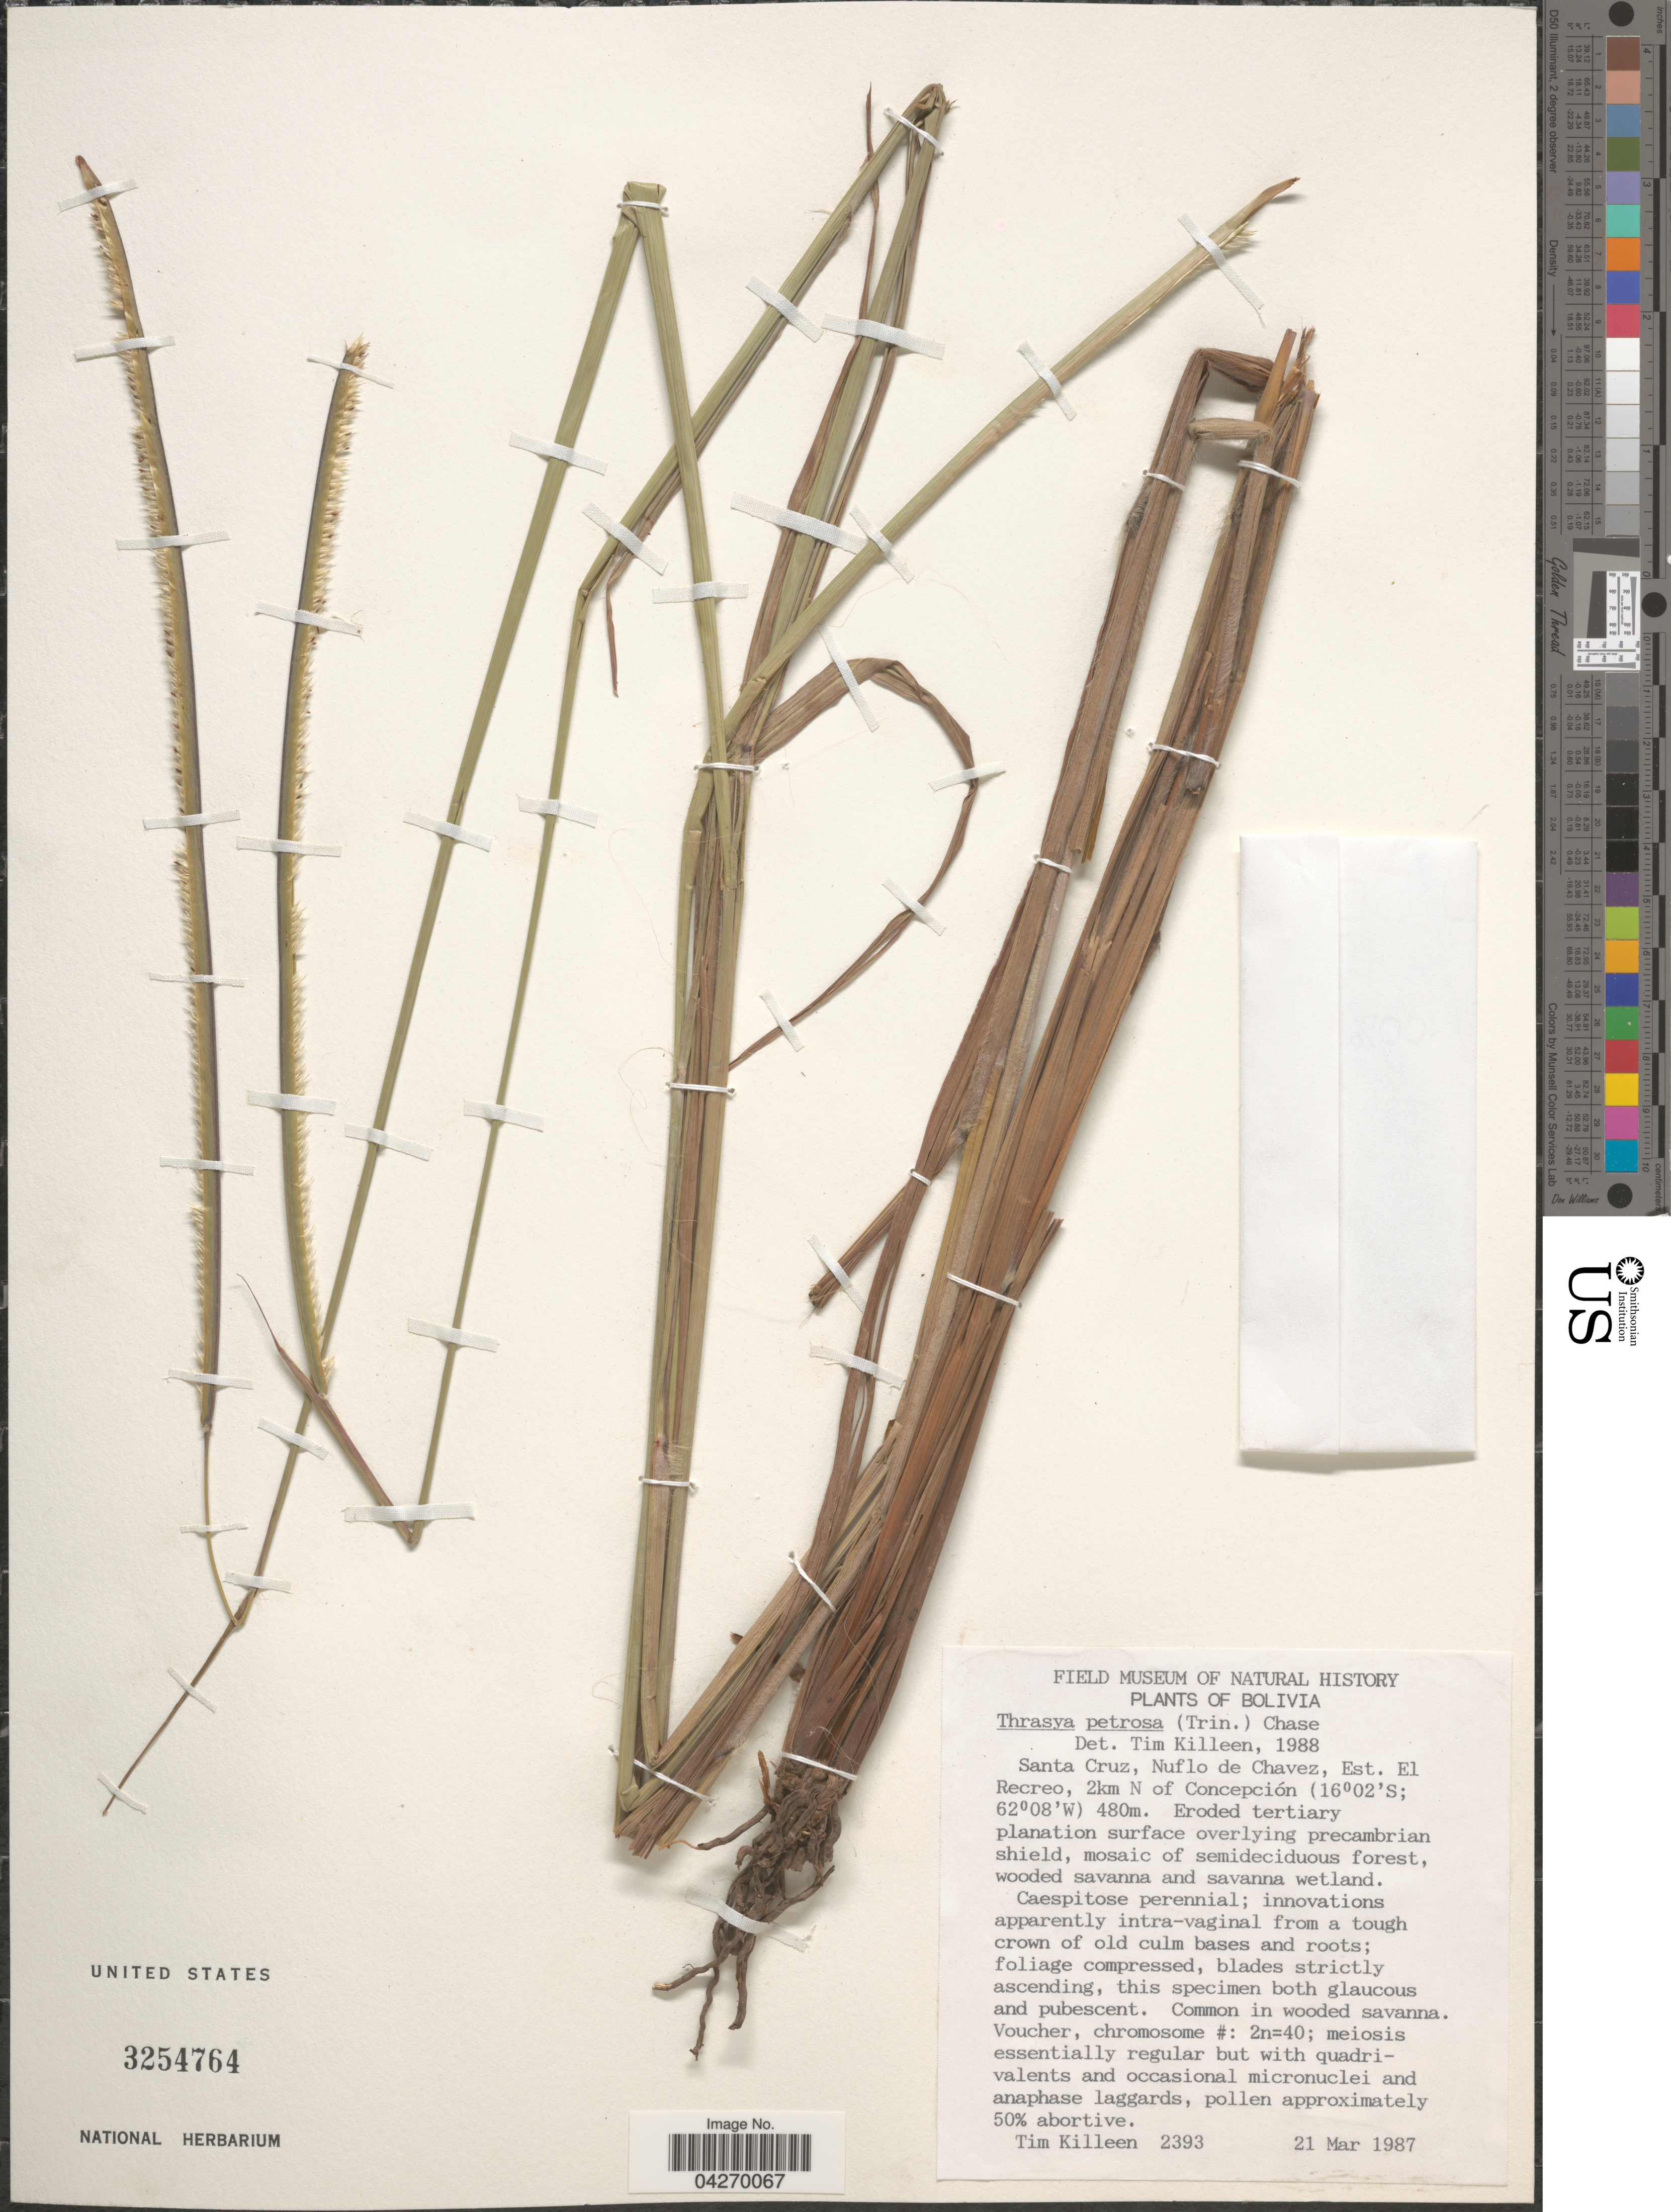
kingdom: Plantae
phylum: Tracheophyta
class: Liliopsida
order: Poales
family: Poaceae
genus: Paspalum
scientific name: Paspalum foliiforme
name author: S. Denham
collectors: T. J. Killeen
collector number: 2393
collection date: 1987-03-21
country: Bolivia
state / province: Santa Cruz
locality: Nuflo de Chavez, Est. El Recreo, 2km N of Concepción.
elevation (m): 480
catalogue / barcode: US 3254764